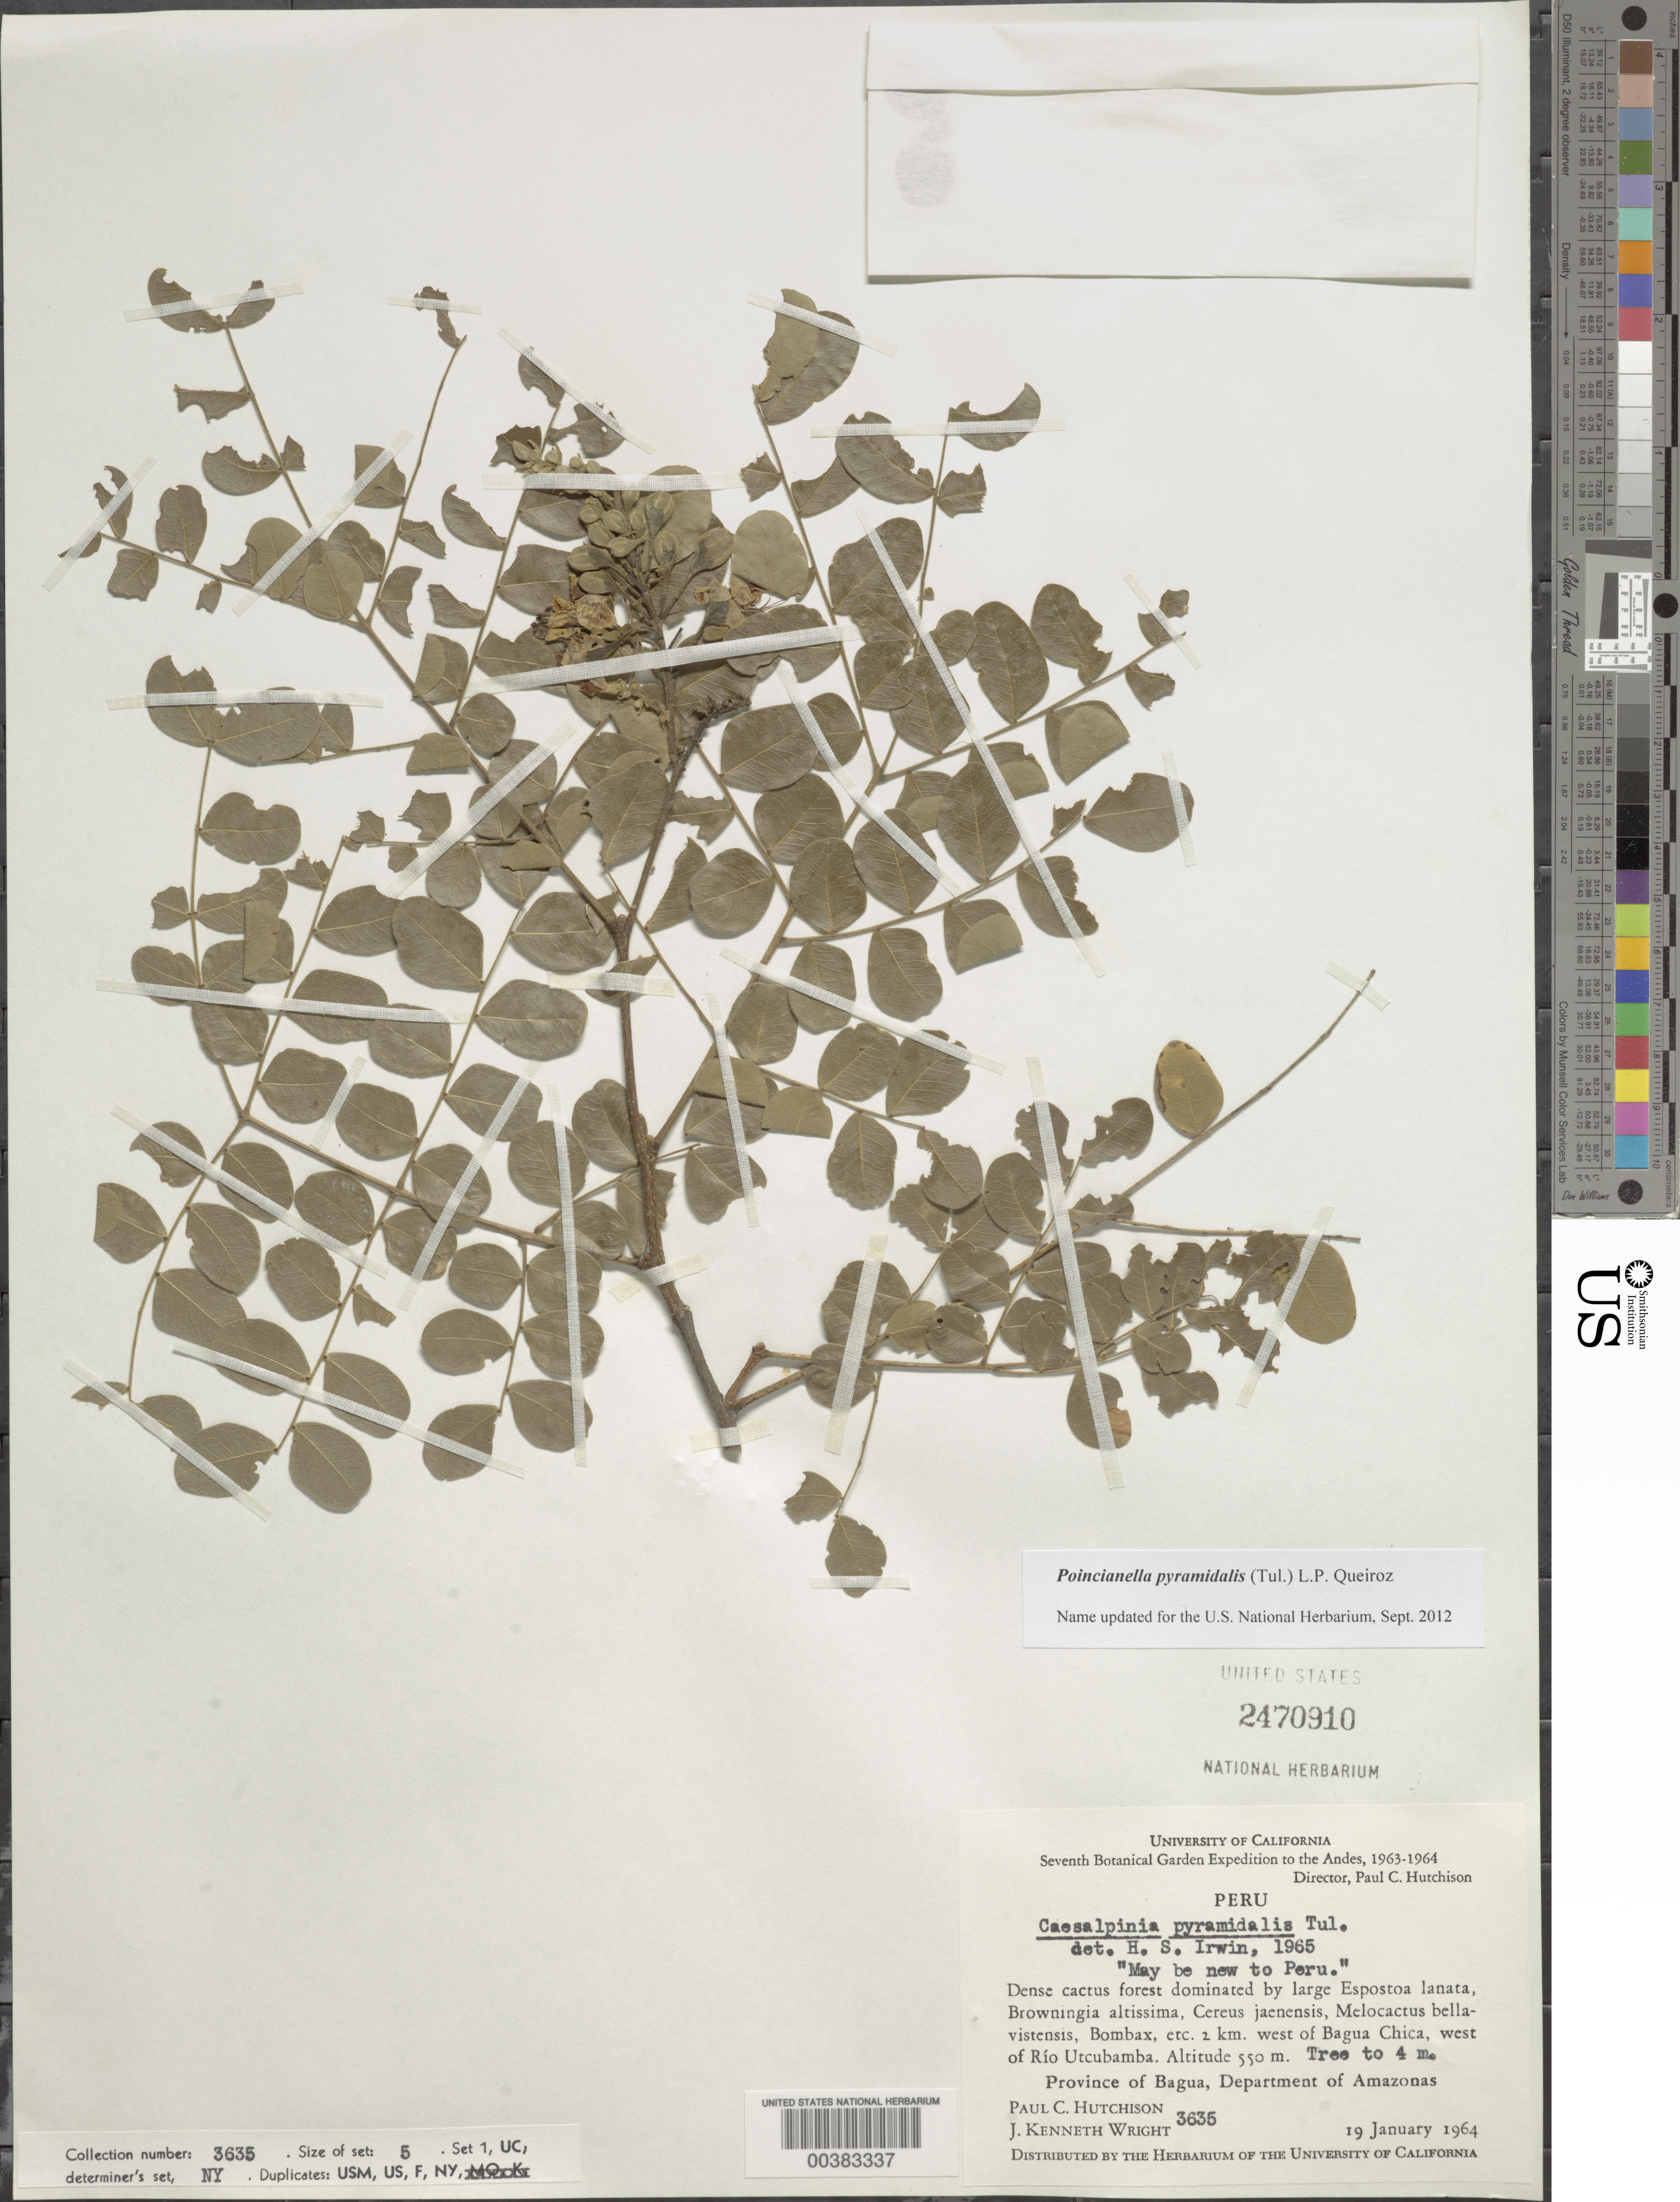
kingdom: Plantae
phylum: Tracheophyta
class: Magnoliopsida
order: Fabales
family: Fabaceae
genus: Cenostigma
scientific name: Cenostigma pyramidale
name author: (Tul.) Gagnon & G.P. Lewis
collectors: P. C. Hutchison & J. K. Wright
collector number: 3635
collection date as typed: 19 Jan 1964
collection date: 1964-01-19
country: Peru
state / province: Amazonas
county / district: Bagua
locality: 2 km W of Bagua Chica, W of Río Utcubamba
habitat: Dense cactus forest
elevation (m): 550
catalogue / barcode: US 2470910